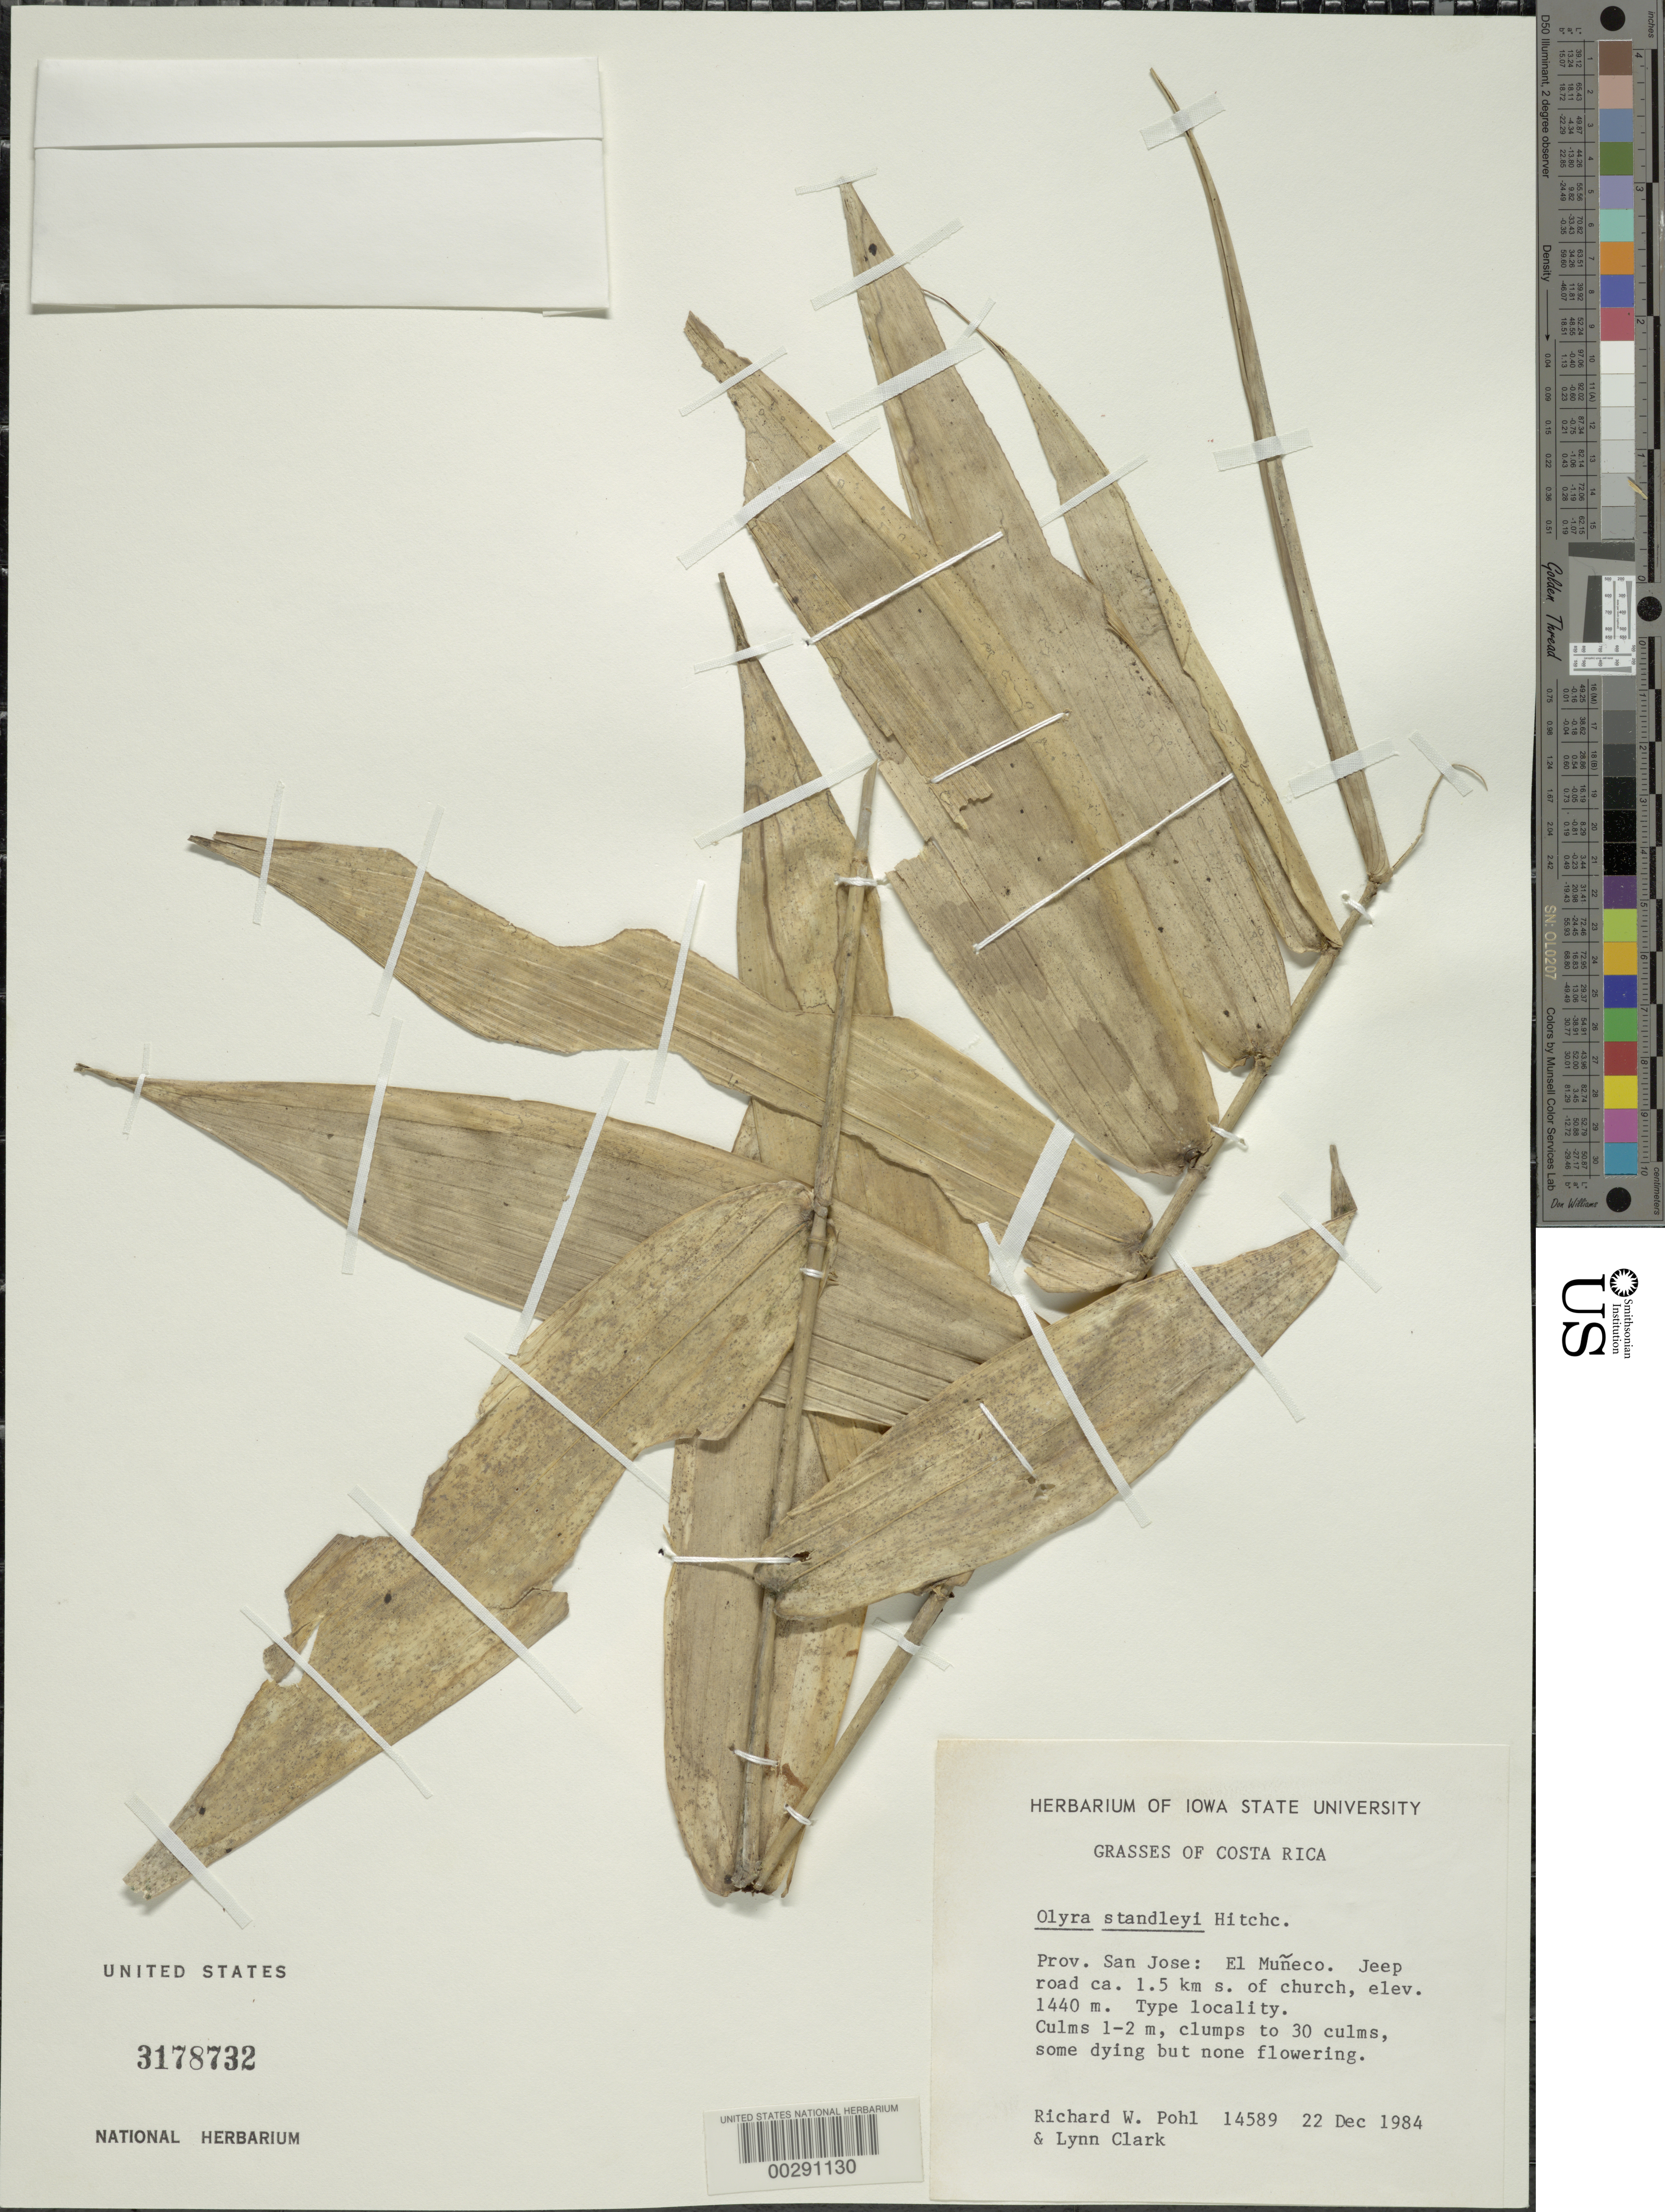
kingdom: Plantae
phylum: Tracheophyta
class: Liliopsida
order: Poales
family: Poaceae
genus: Olyra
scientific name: Olyra standleyi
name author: Hitchc.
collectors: R. W. Pohl & L. G. Clark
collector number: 14589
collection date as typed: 22 Dec 1984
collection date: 1984-12-22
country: Costa Rica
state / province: San José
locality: El muneco; jeep road ca 1.5 km s of church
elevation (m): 1440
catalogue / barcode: US 3178732